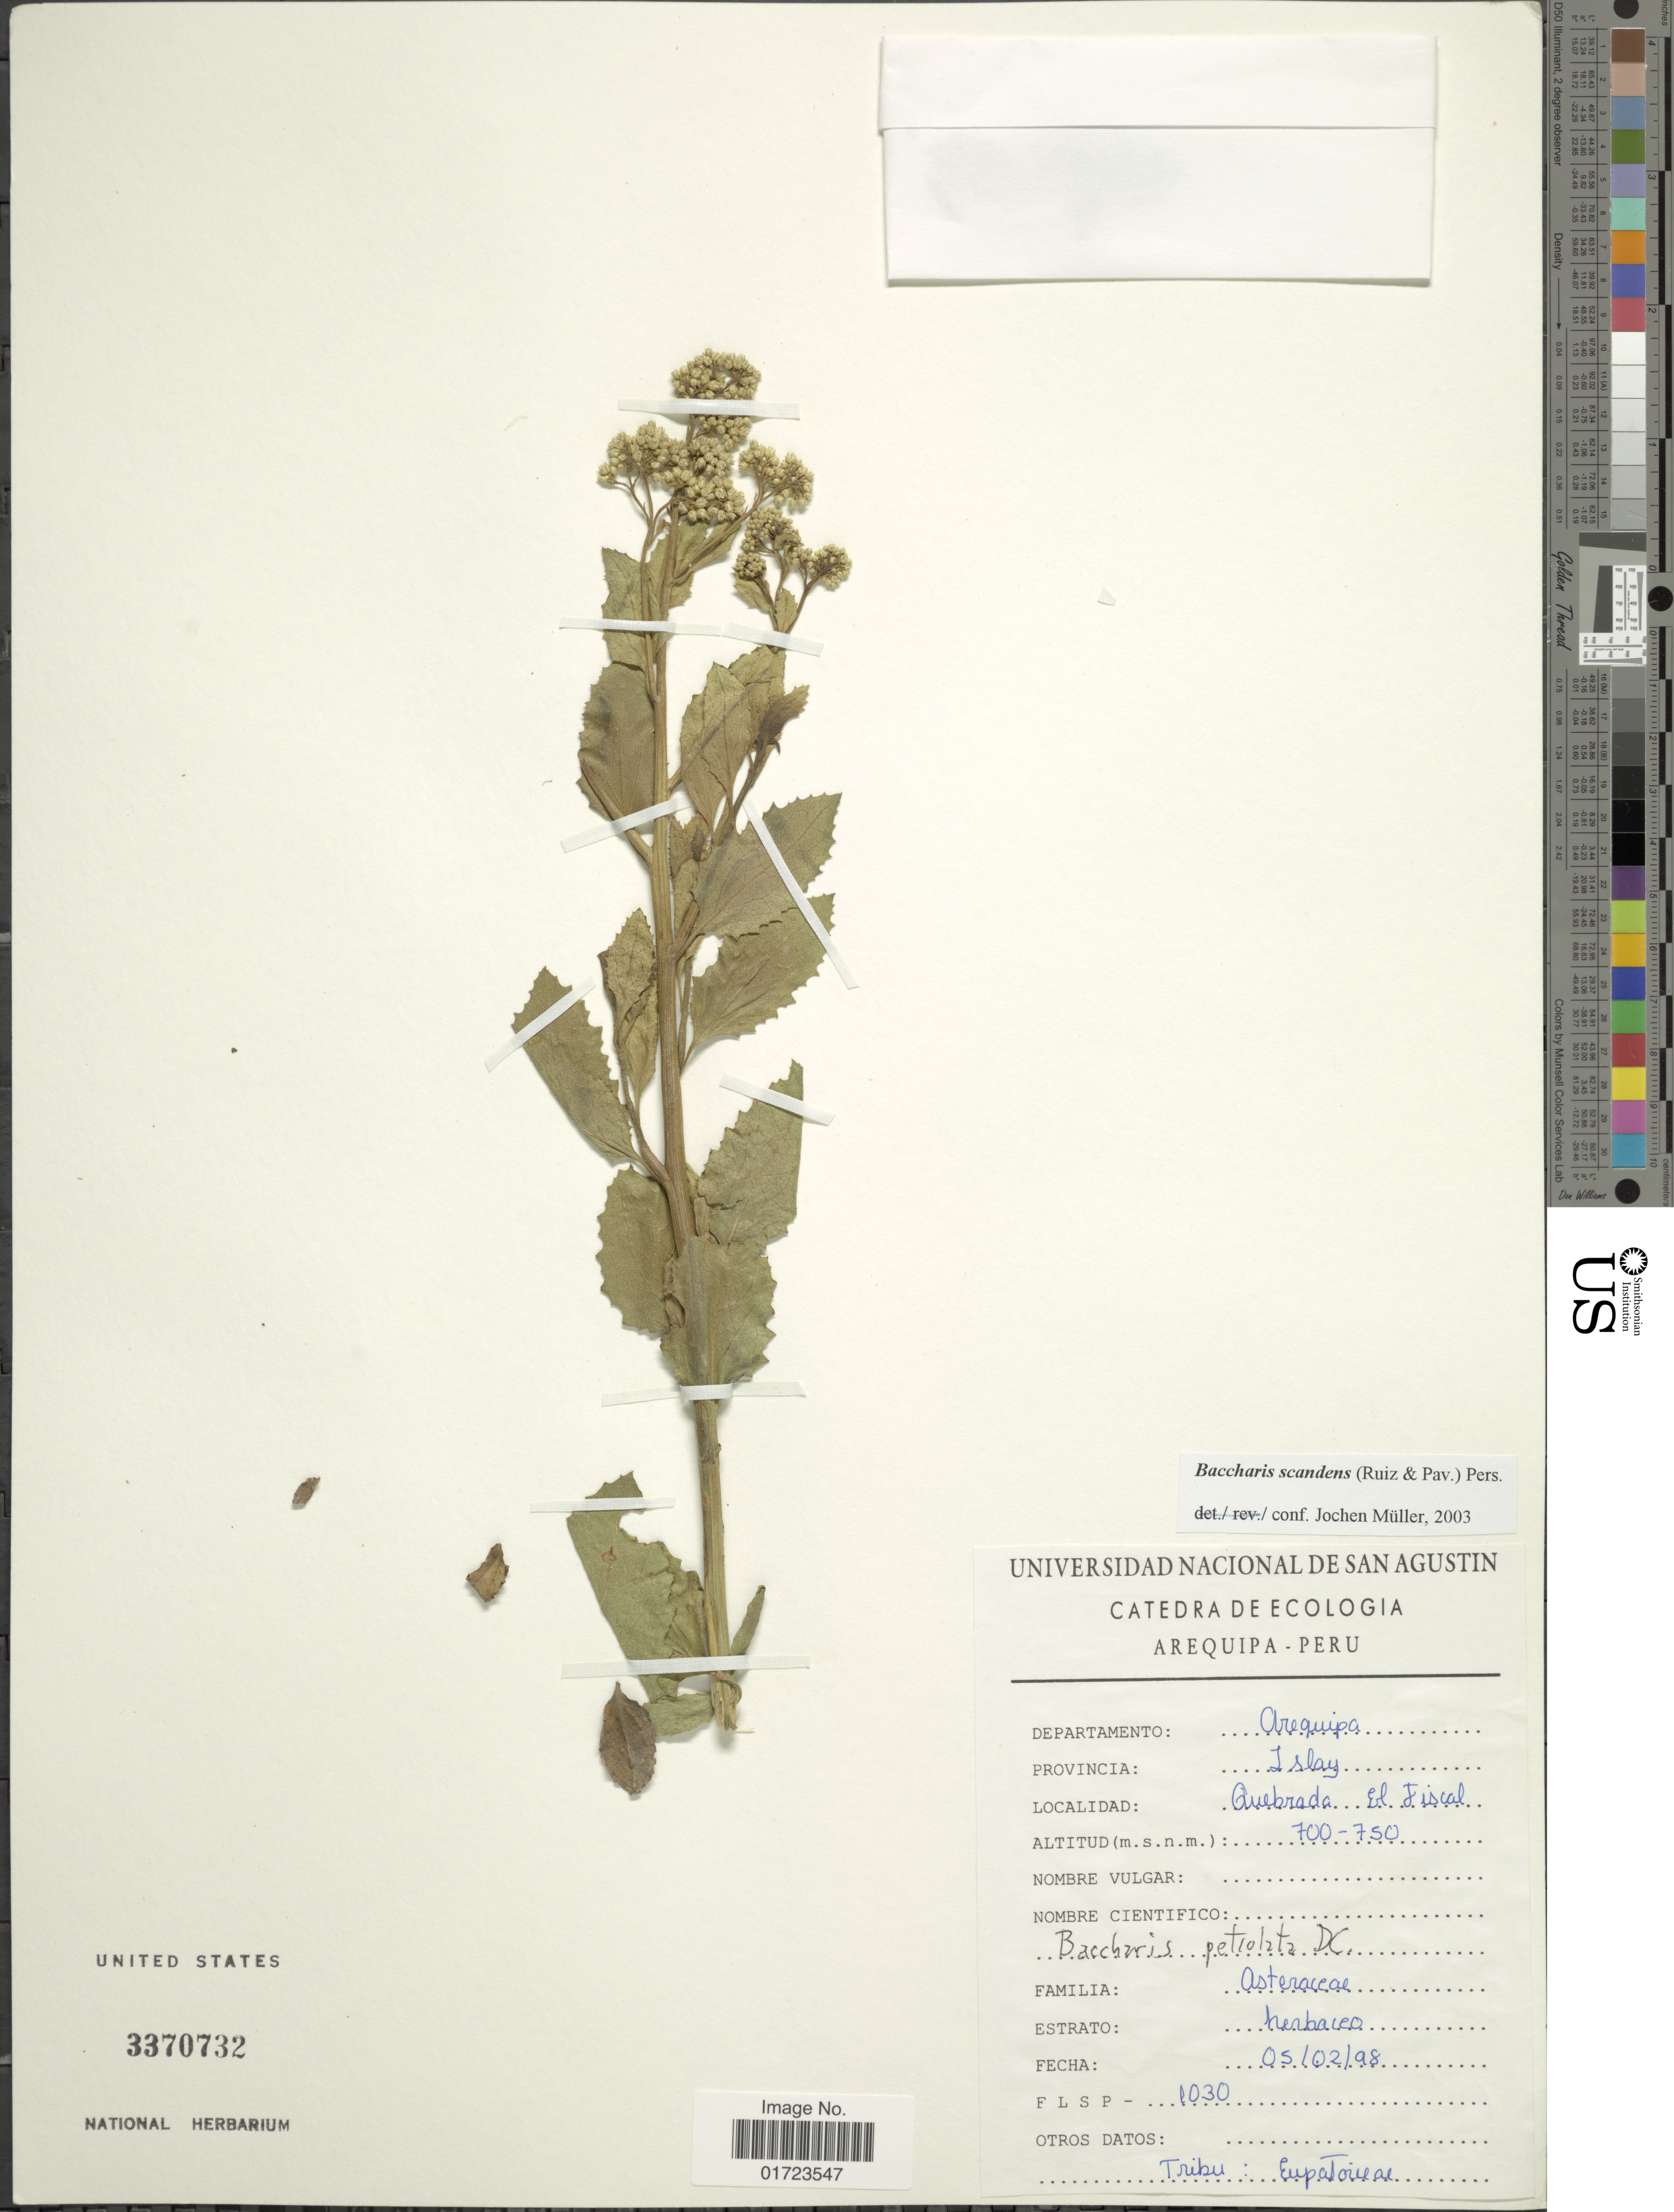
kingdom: Plantae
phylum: Tracheophyta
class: Magnoliopsida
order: Asterales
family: Asteraceae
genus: Baccharis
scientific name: Baccharis scandens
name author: (Ruiz & Pav.) Pers.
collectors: Universidad Nacional de San Agustin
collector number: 1030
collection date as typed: Transcribed d/m/y: 5/2/98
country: Peru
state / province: Arequipa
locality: Departamento: Arequipa, Provincia: Islay, Quebrada El Fiscal.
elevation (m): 700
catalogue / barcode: US 3370732